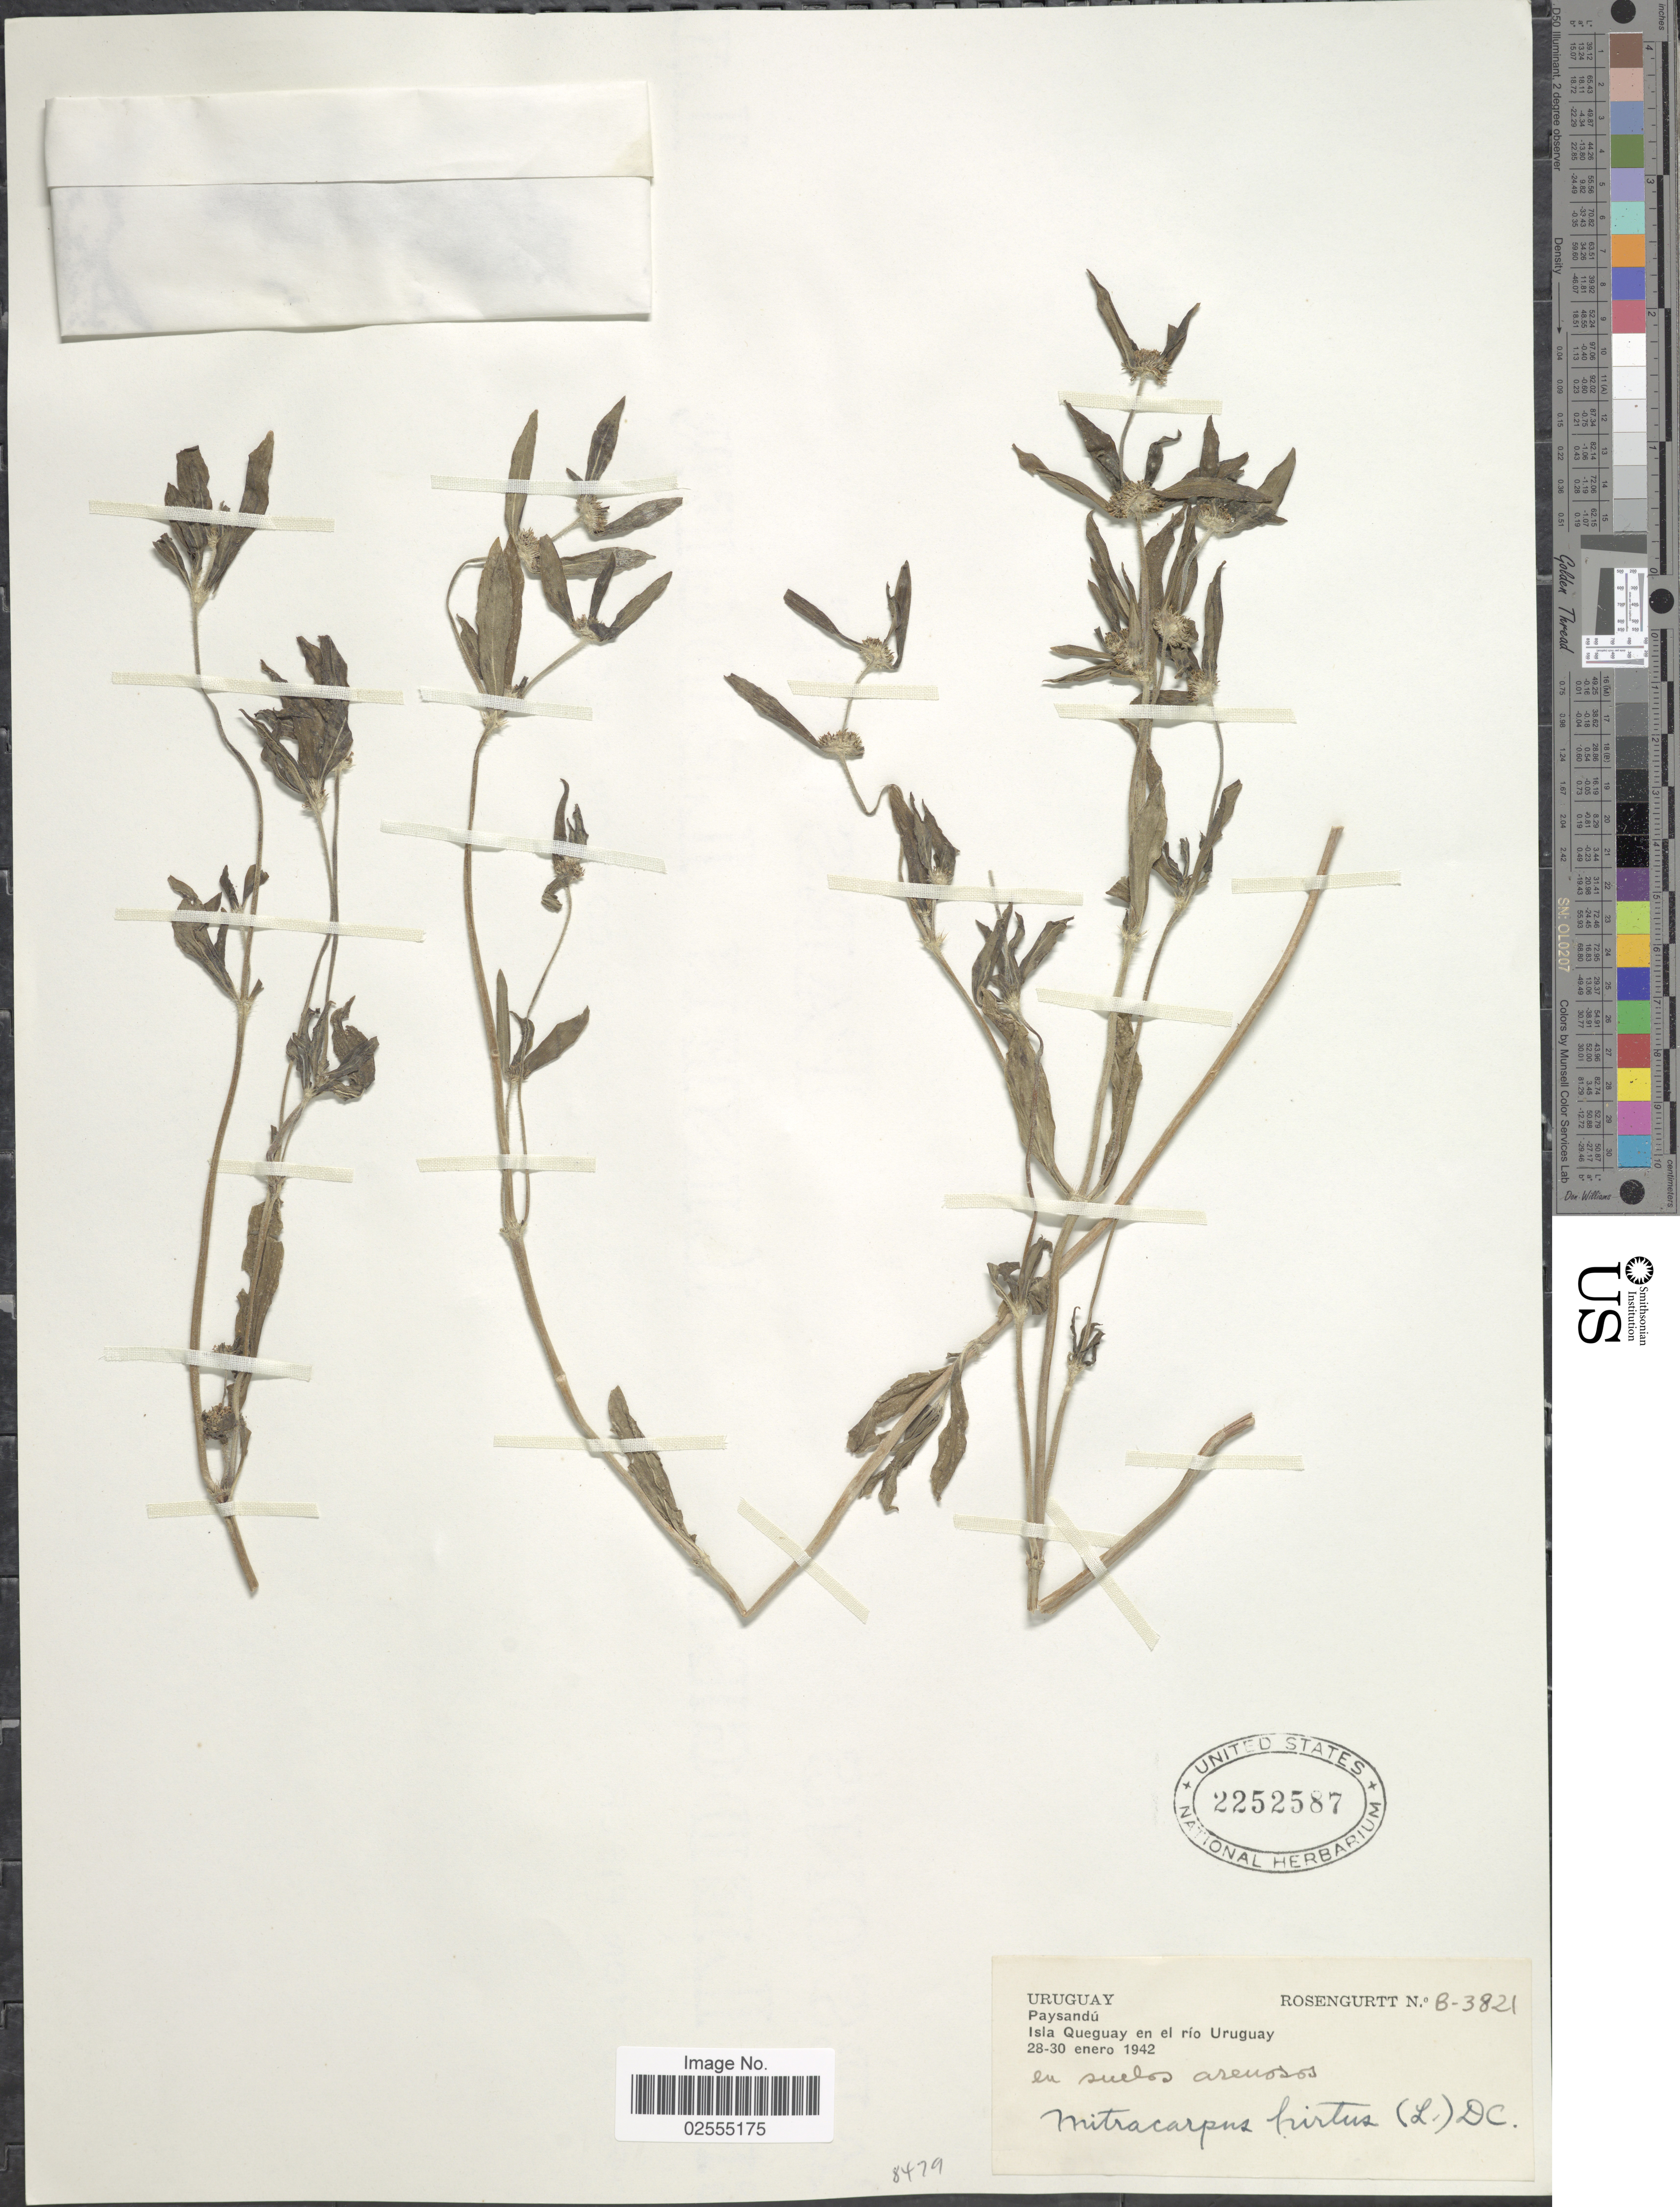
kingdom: Plantae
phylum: Tracheophyta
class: Magnoliopsida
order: Gentianales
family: Rubiaceae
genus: Mitracarpus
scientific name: Mitracarpus hirtus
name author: (L.) DC.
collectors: Rosengurtt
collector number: B-3821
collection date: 1942-01-28/1942-01-30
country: Uruguay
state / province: Paysandu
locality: Paysandu, isla Queguay en el rio Uruguay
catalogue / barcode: US 2252587